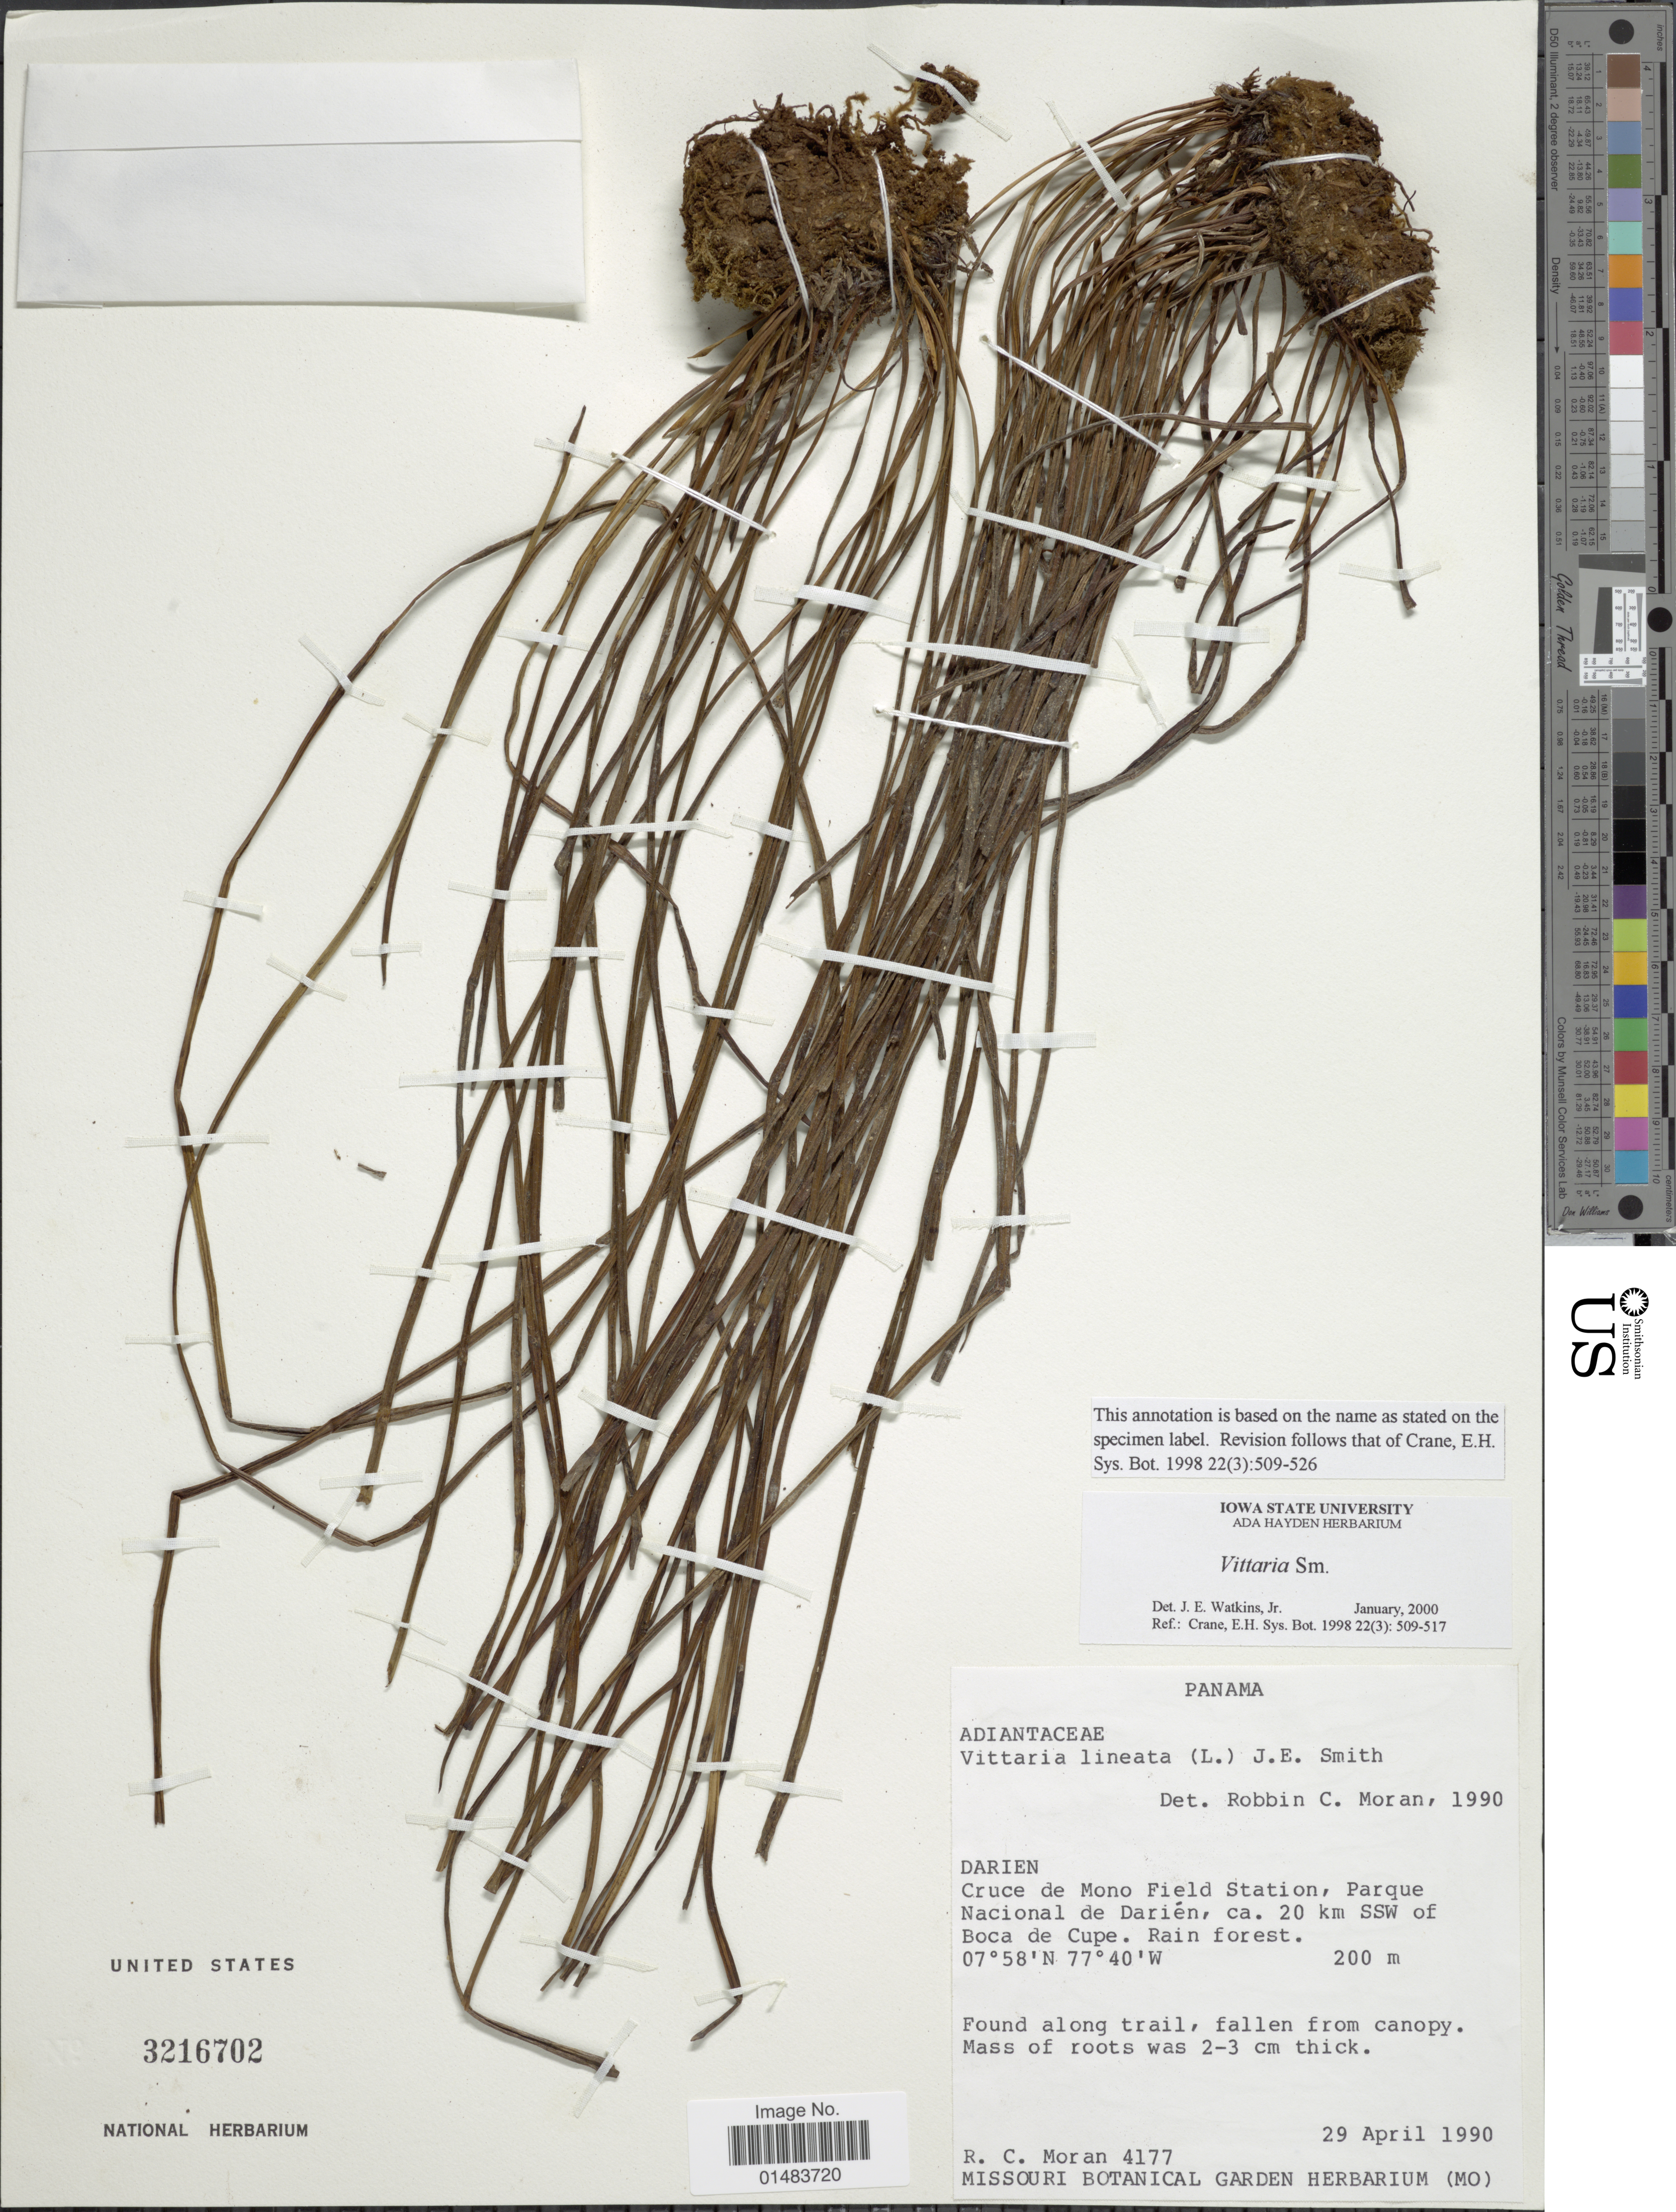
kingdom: Plantae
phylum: Tracheophyta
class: Polypodiopsida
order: Polypodiales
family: Pteridaceae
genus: Vittaria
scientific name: Vittaria lineata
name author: (L.) Sm.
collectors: R. C. Moran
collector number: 4177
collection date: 1990-04-29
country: Panama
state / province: Darién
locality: Cruce de Mono Field Station, Parque Nacional de Darien, ca 20 km SSW of Boca de Cupe, Rain forest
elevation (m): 200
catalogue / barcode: US 3216702